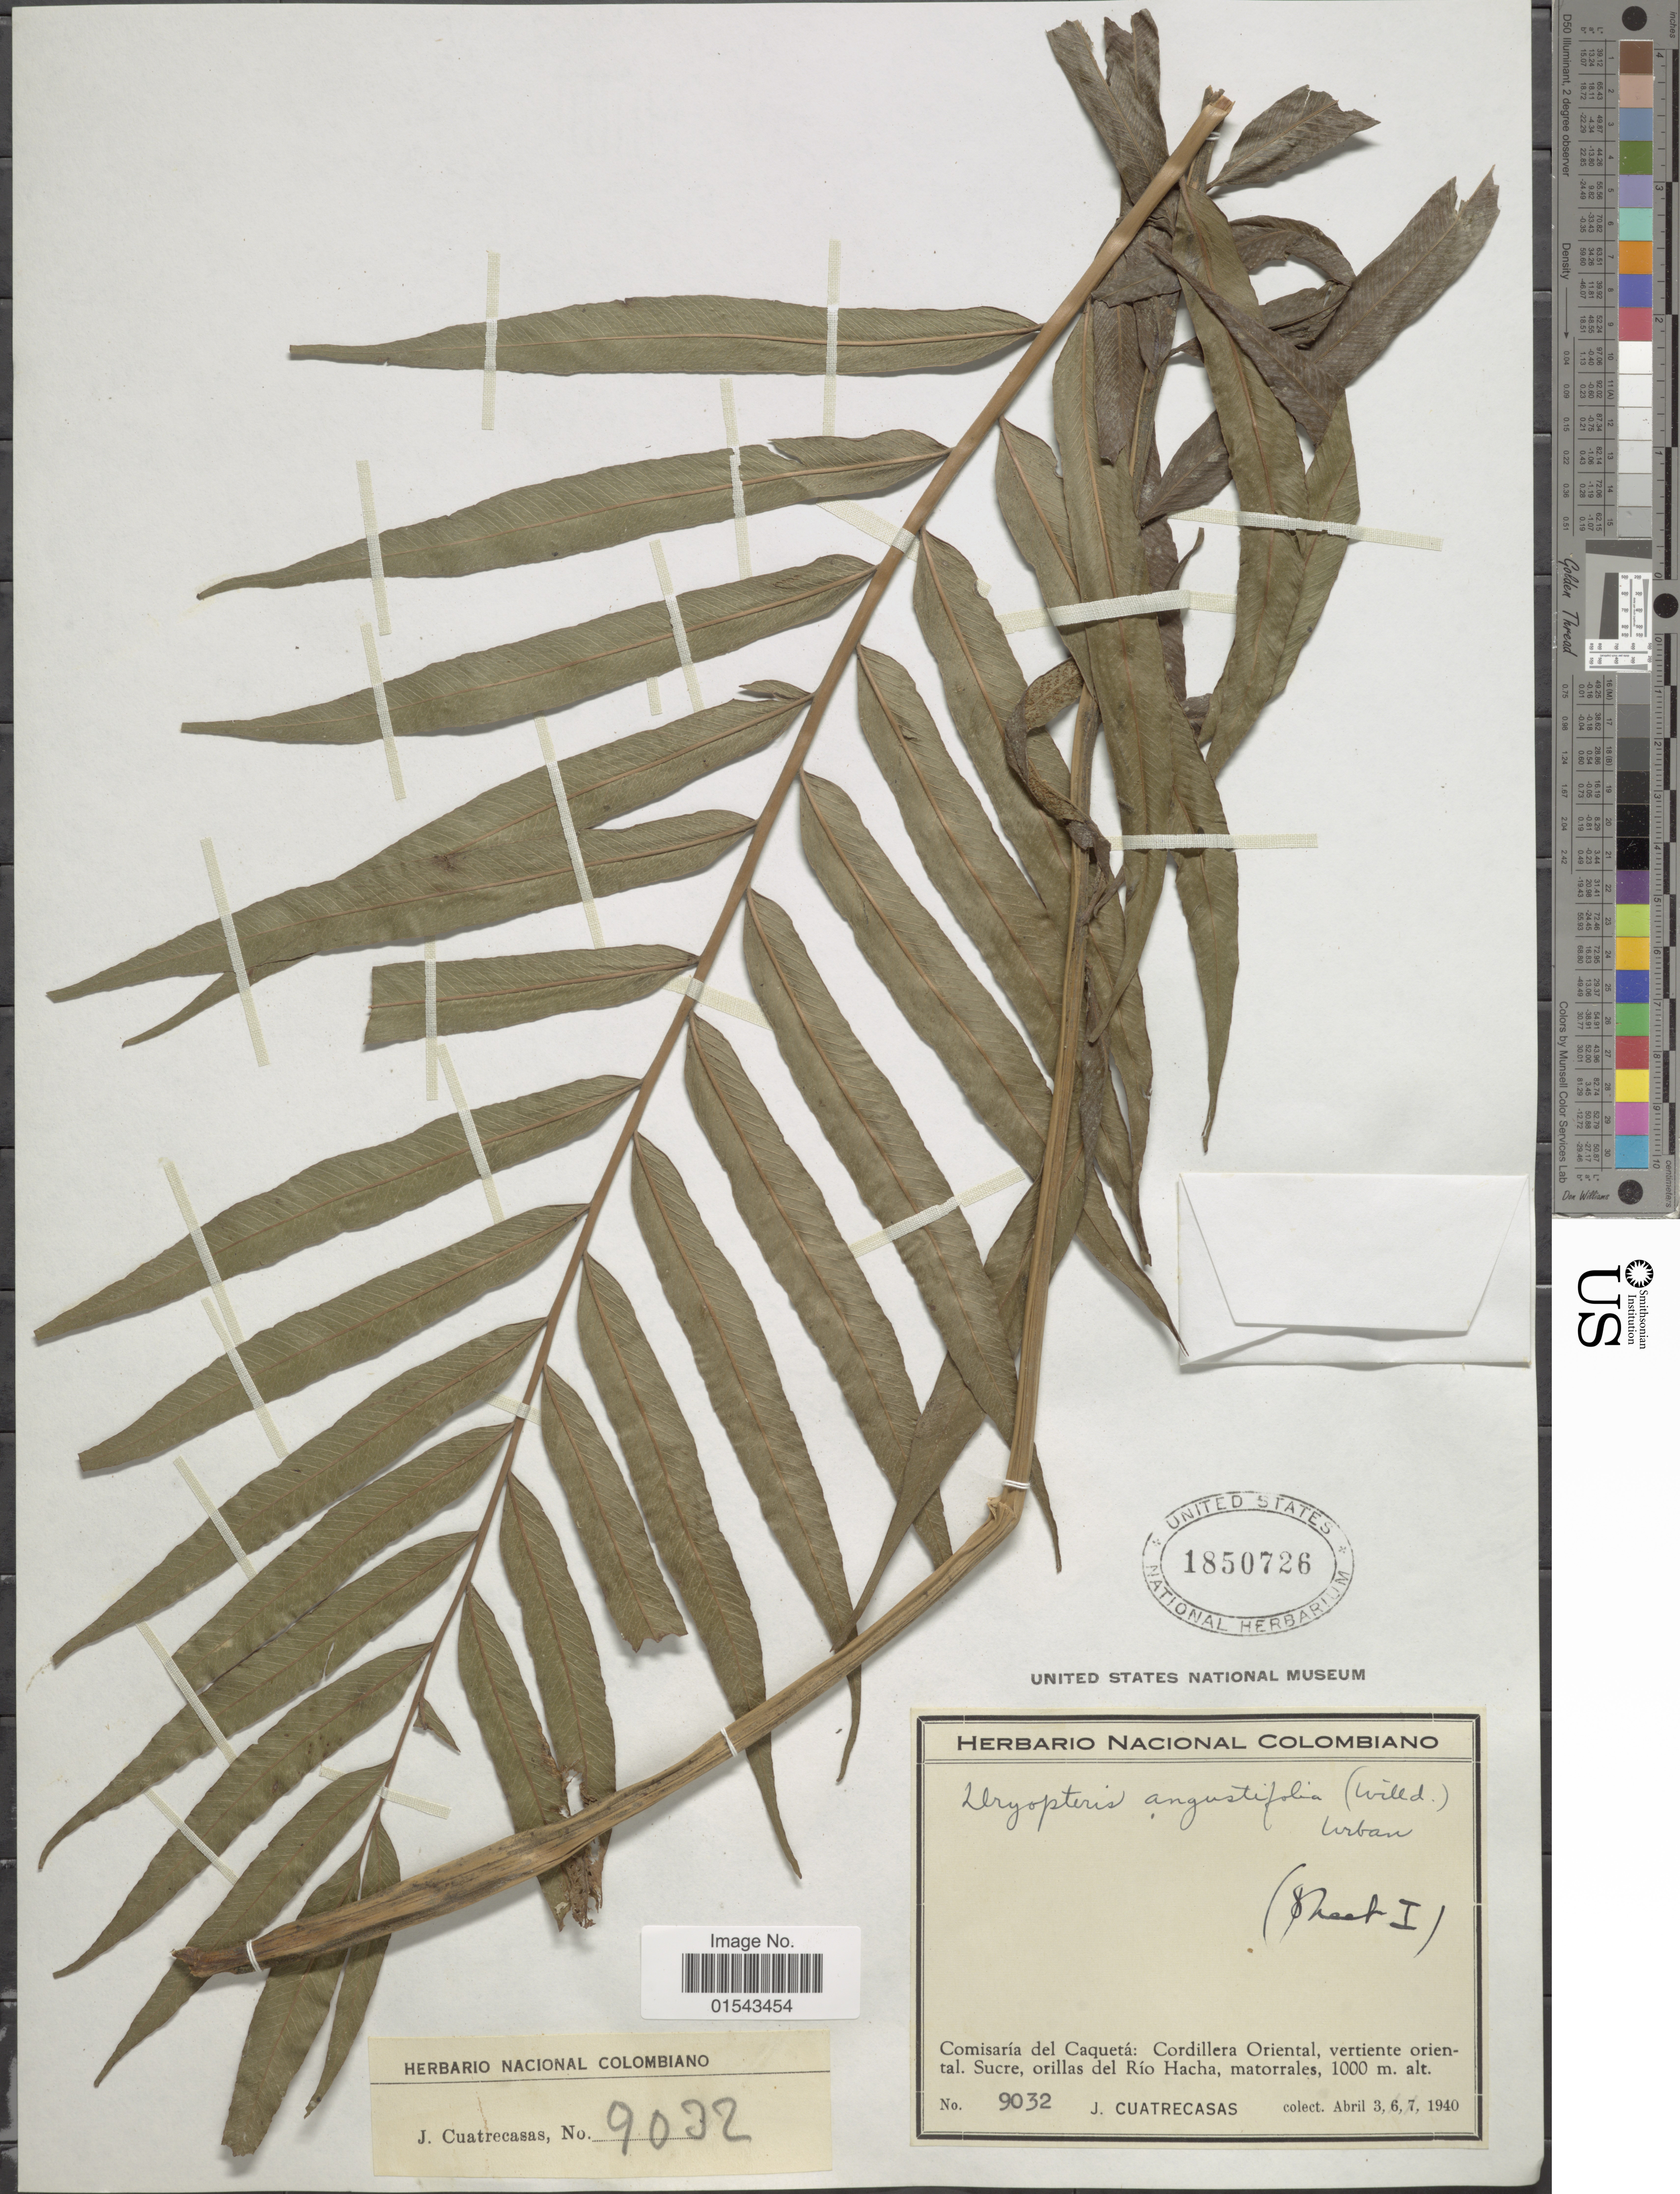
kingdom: Plantae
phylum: Tracheophyta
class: Polypodiopsida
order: Polypodiales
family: Thelypteridaceae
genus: Meniscium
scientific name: Meniscium angustifolium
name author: Willd.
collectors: J. Cuatrecasas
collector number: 9032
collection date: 1940-04-03/1940-04-07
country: Colombia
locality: Cordillera Oriental, vertiente oriental. Sucre, orillas del Río Hacha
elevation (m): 1000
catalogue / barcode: US 1850726